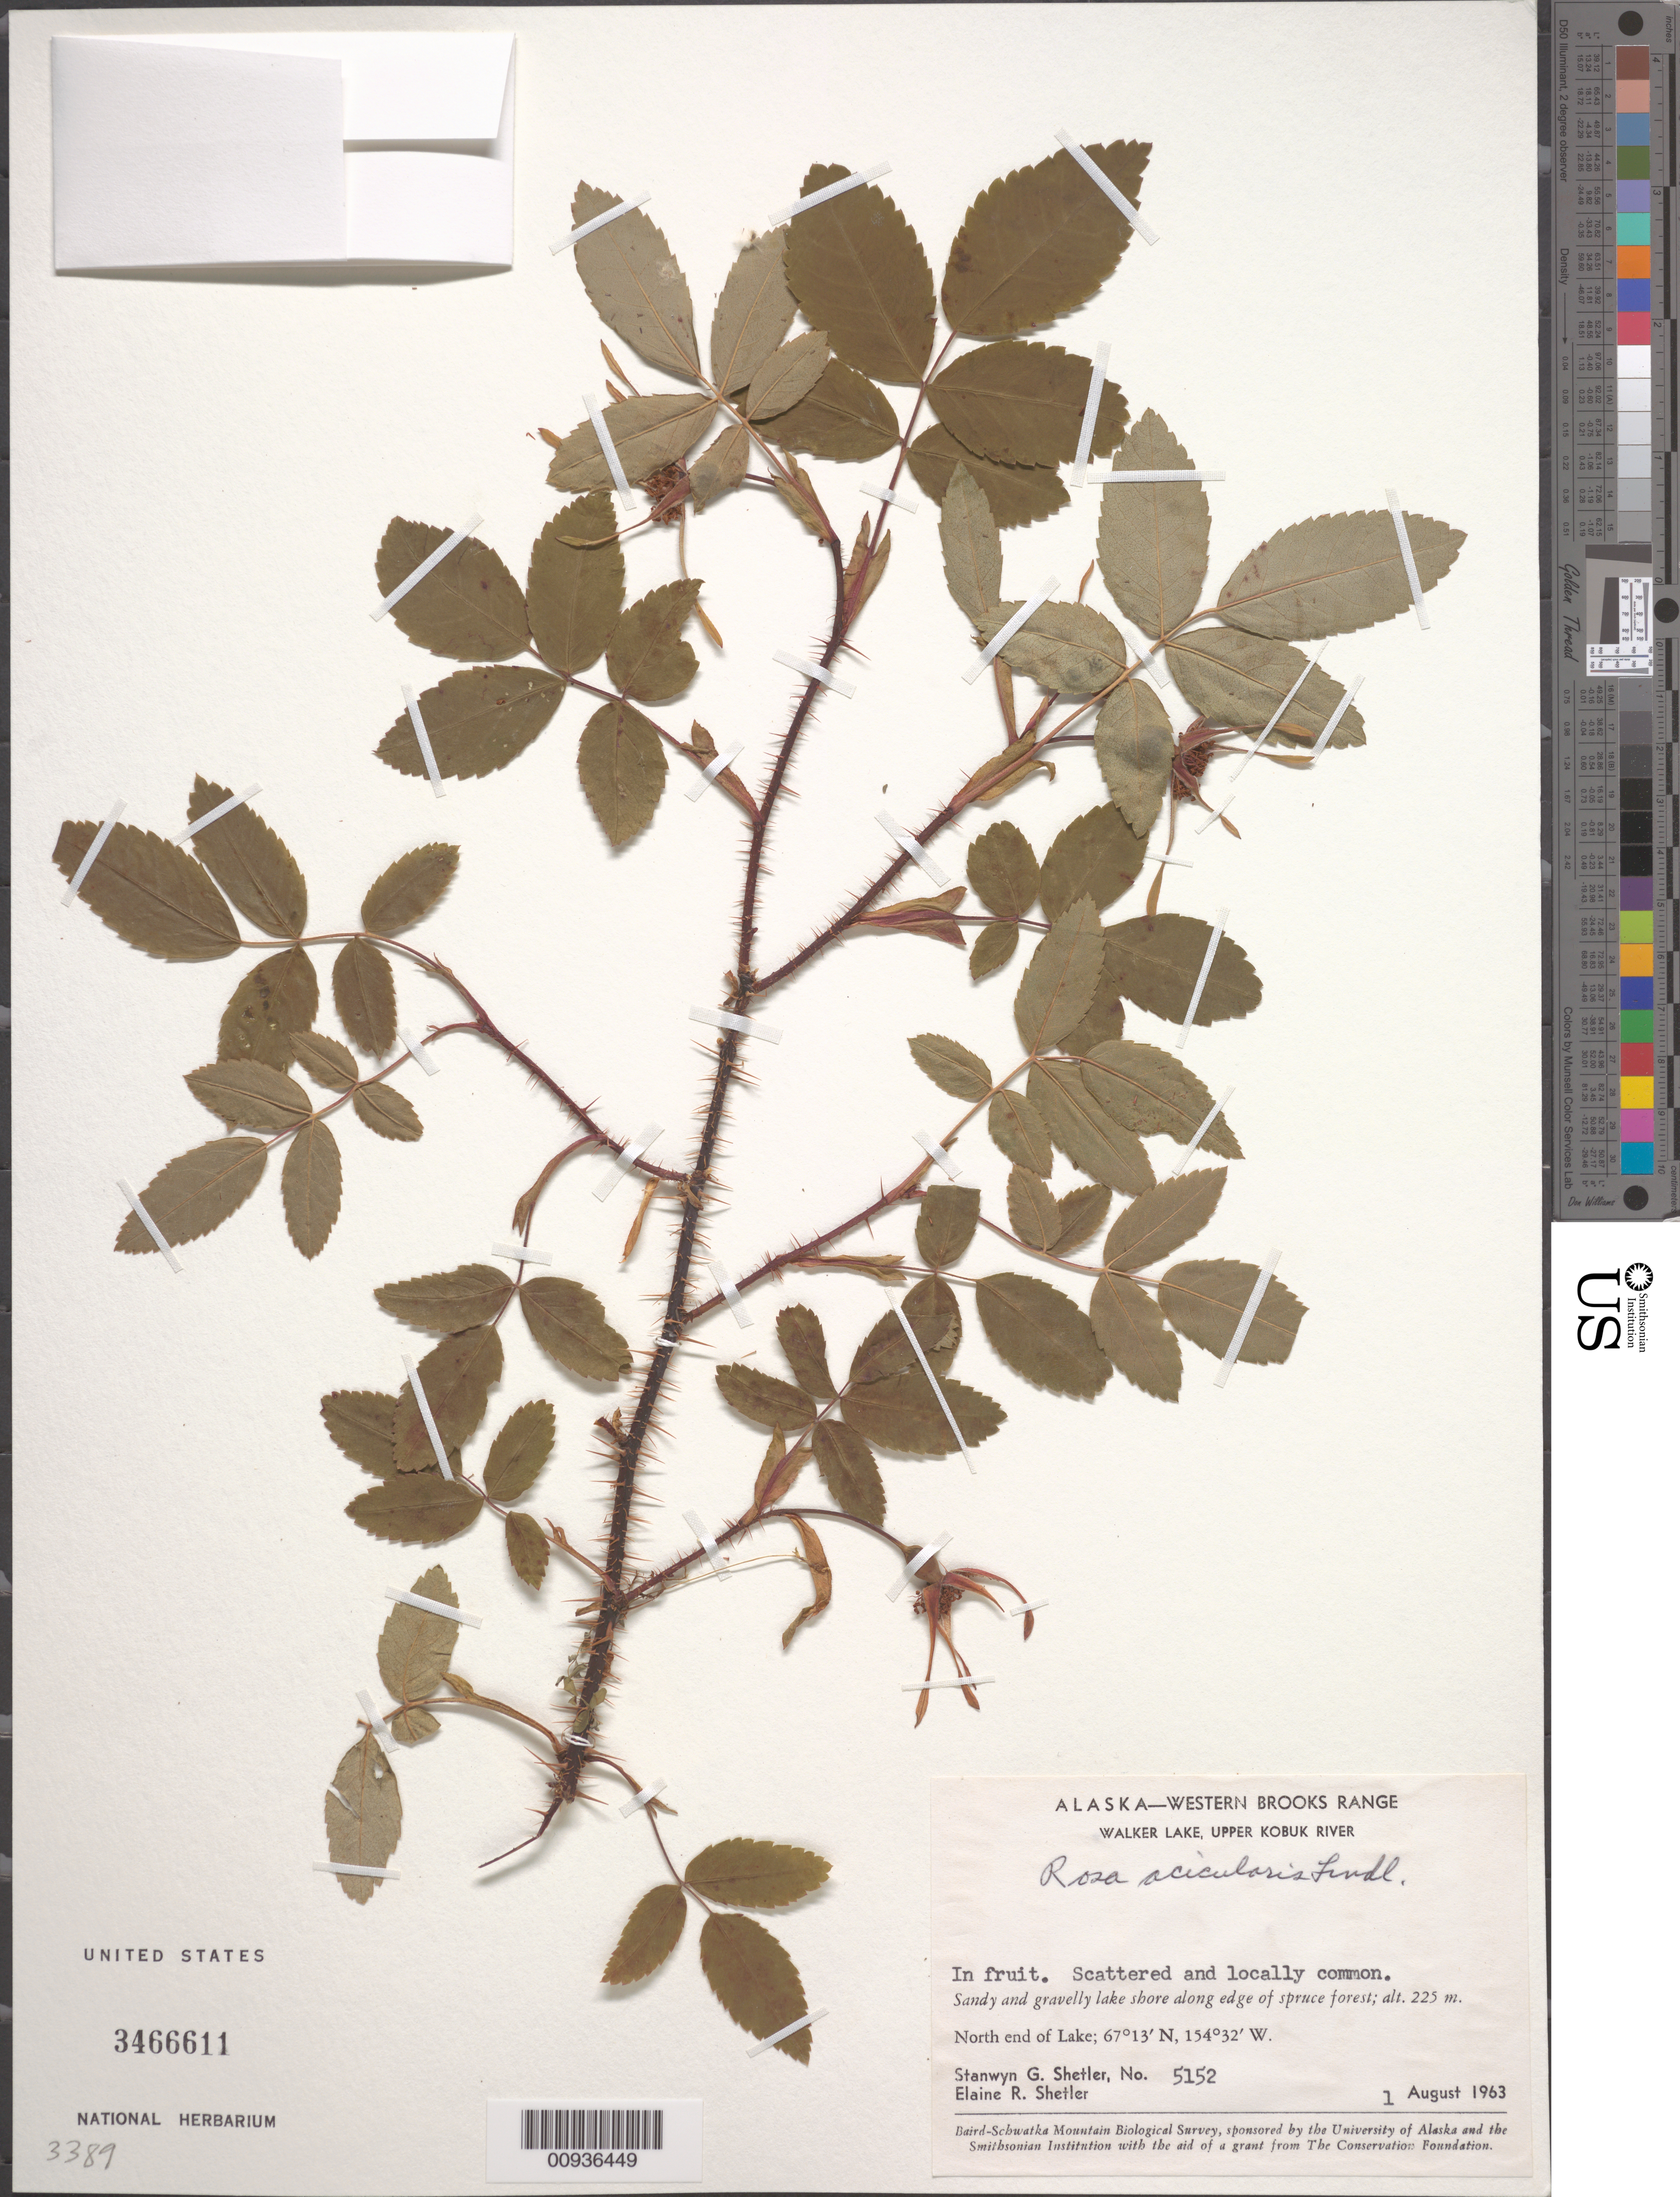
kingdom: Plantae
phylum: Tracheophyta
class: Magnoliopsida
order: Rosales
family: Rosaceae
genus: Rosa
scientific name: Rosa acicularis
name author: Lindl.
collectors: S. Shetler & E. R. Shetler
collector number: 5152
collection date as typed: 01 Aug 1963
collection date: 1963-08-01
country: United States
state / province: Alaska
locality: North end of Walker Lake. Western Brooks Range, Upper Kobuk River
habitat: Sandy and gravelly lake shore along edge of spruce forest.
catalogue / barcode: US 3466611